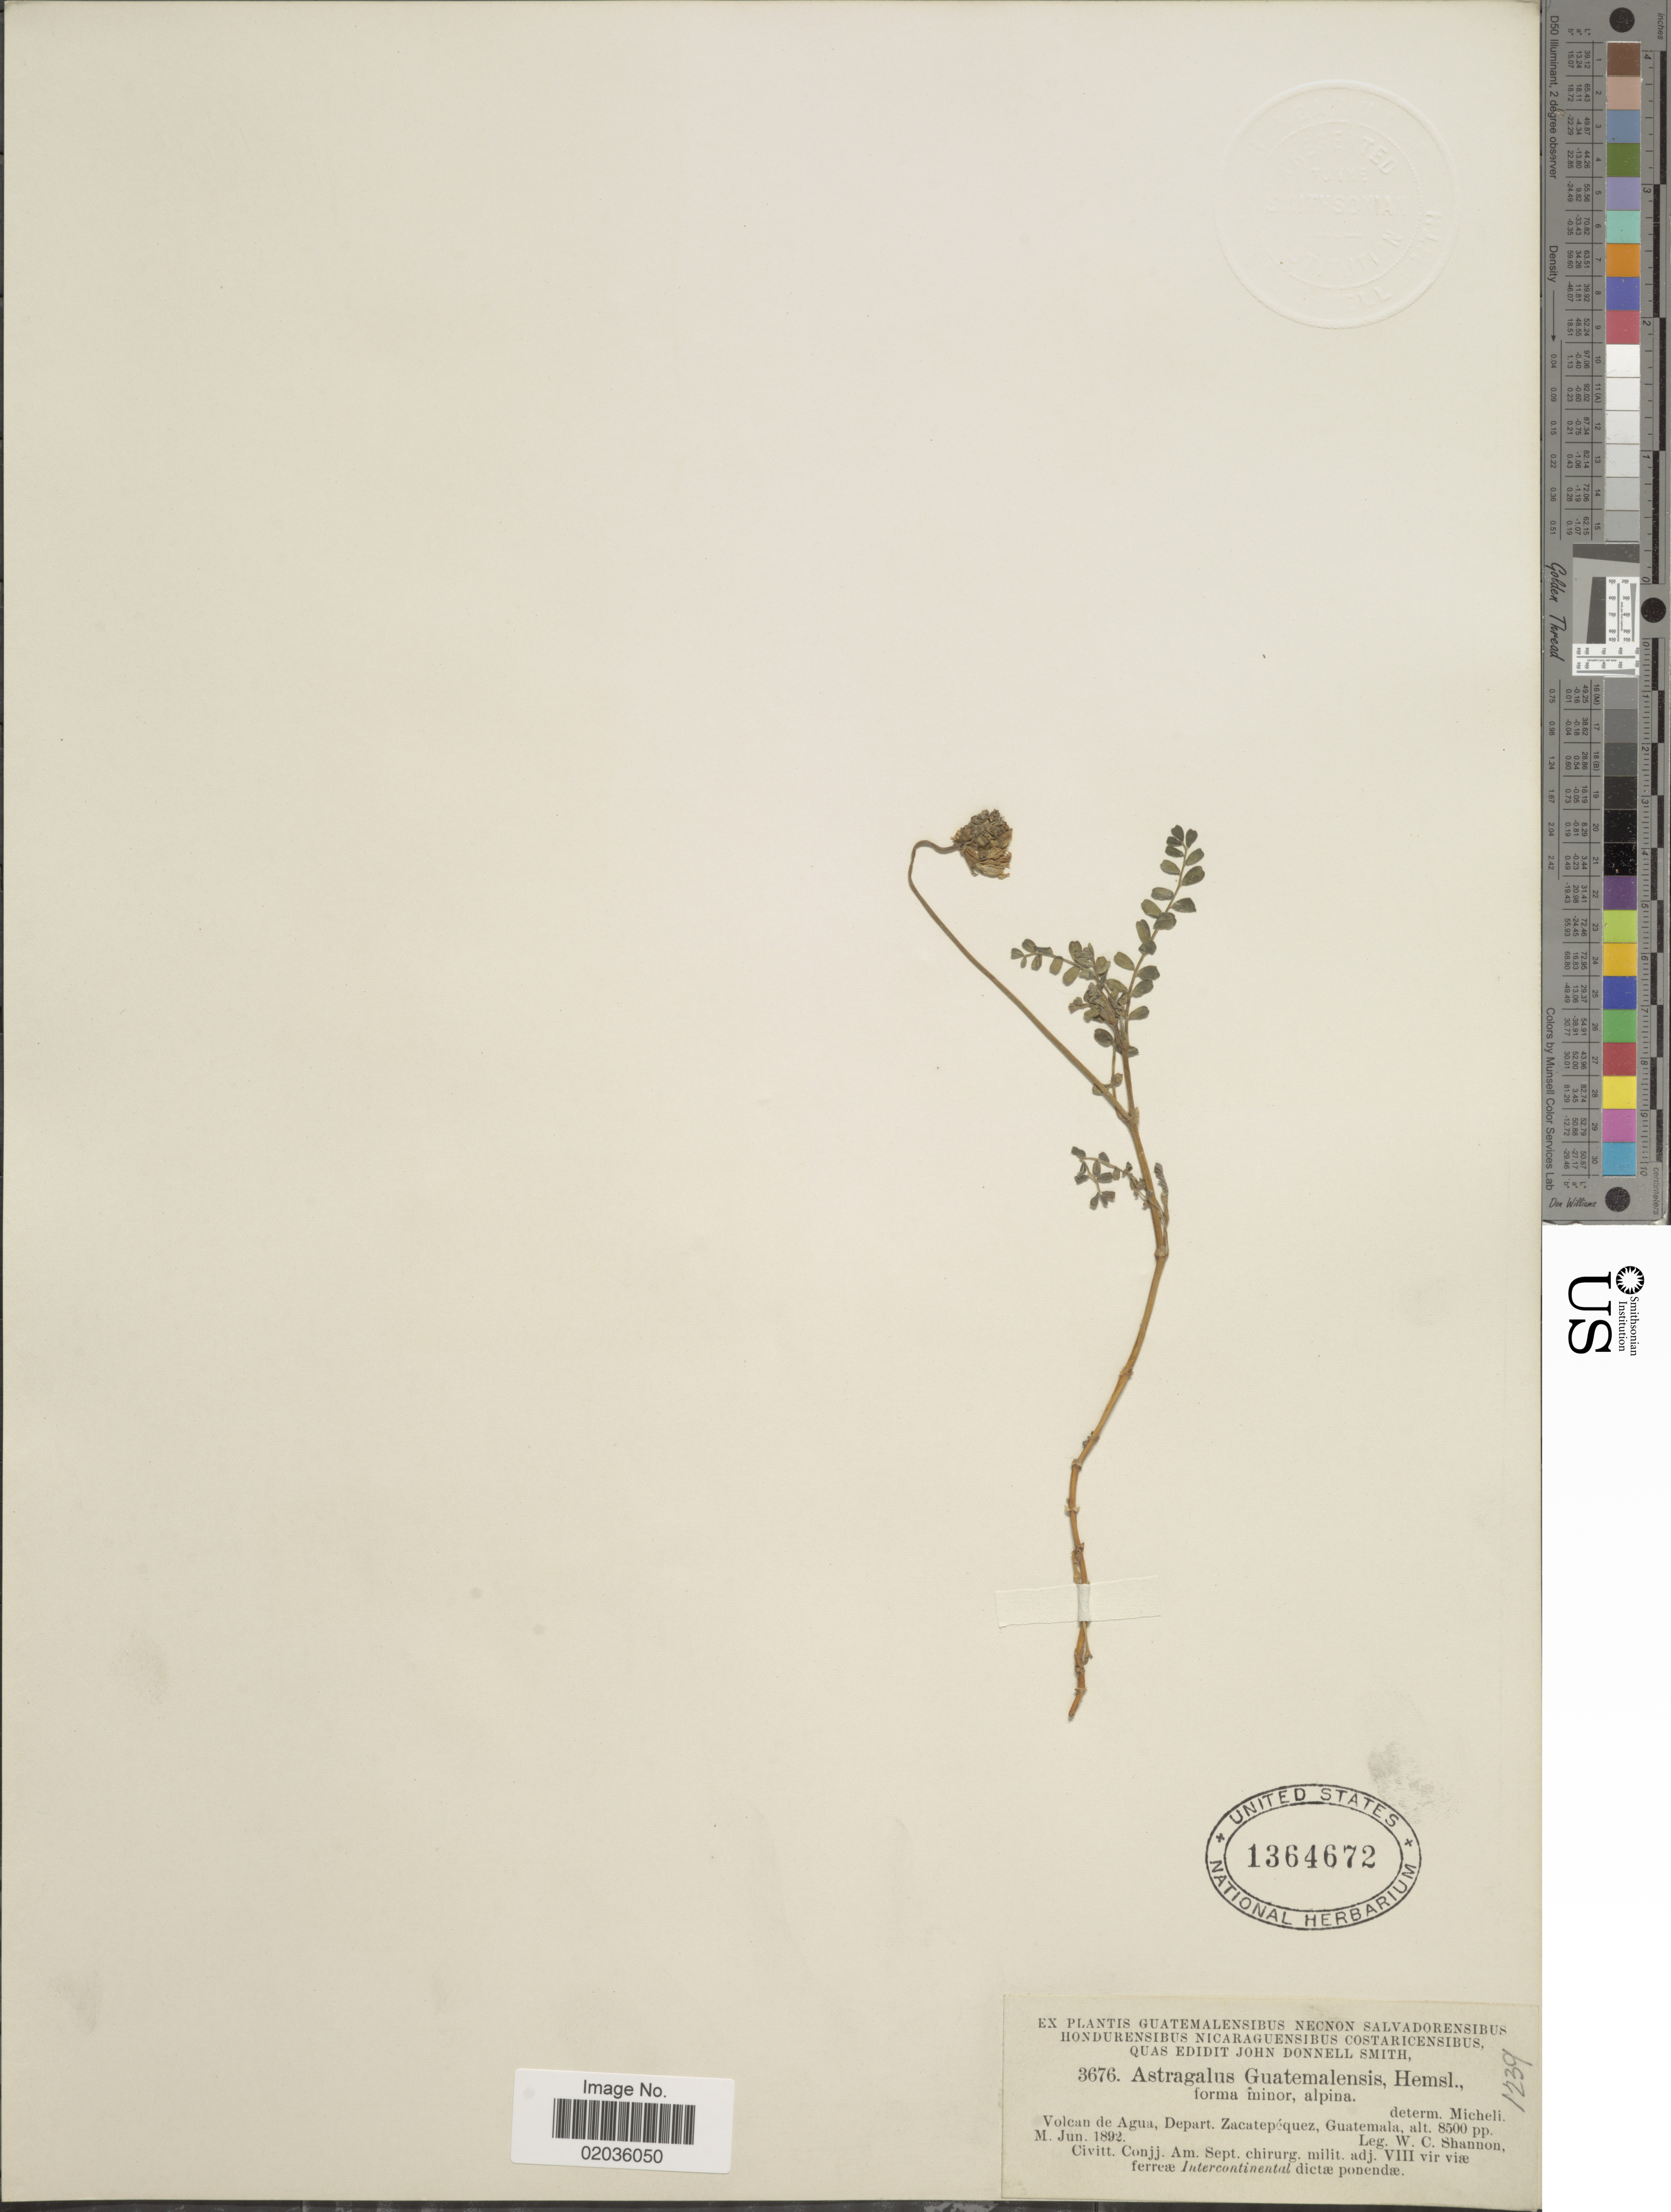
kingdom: Plantae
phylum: Tracheophyta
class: Magnoliopsida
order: Fabales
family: Fabaceae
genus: Astragalus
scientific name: Astragalus guatemalensis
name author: Hemsl.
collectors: W. C. Shannon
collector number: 3676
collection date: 1892-06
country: Guatemala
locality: Volcan de Agua, Depart Zacatepequez, Guatemala.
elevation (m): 2591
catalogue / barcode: US 1364672